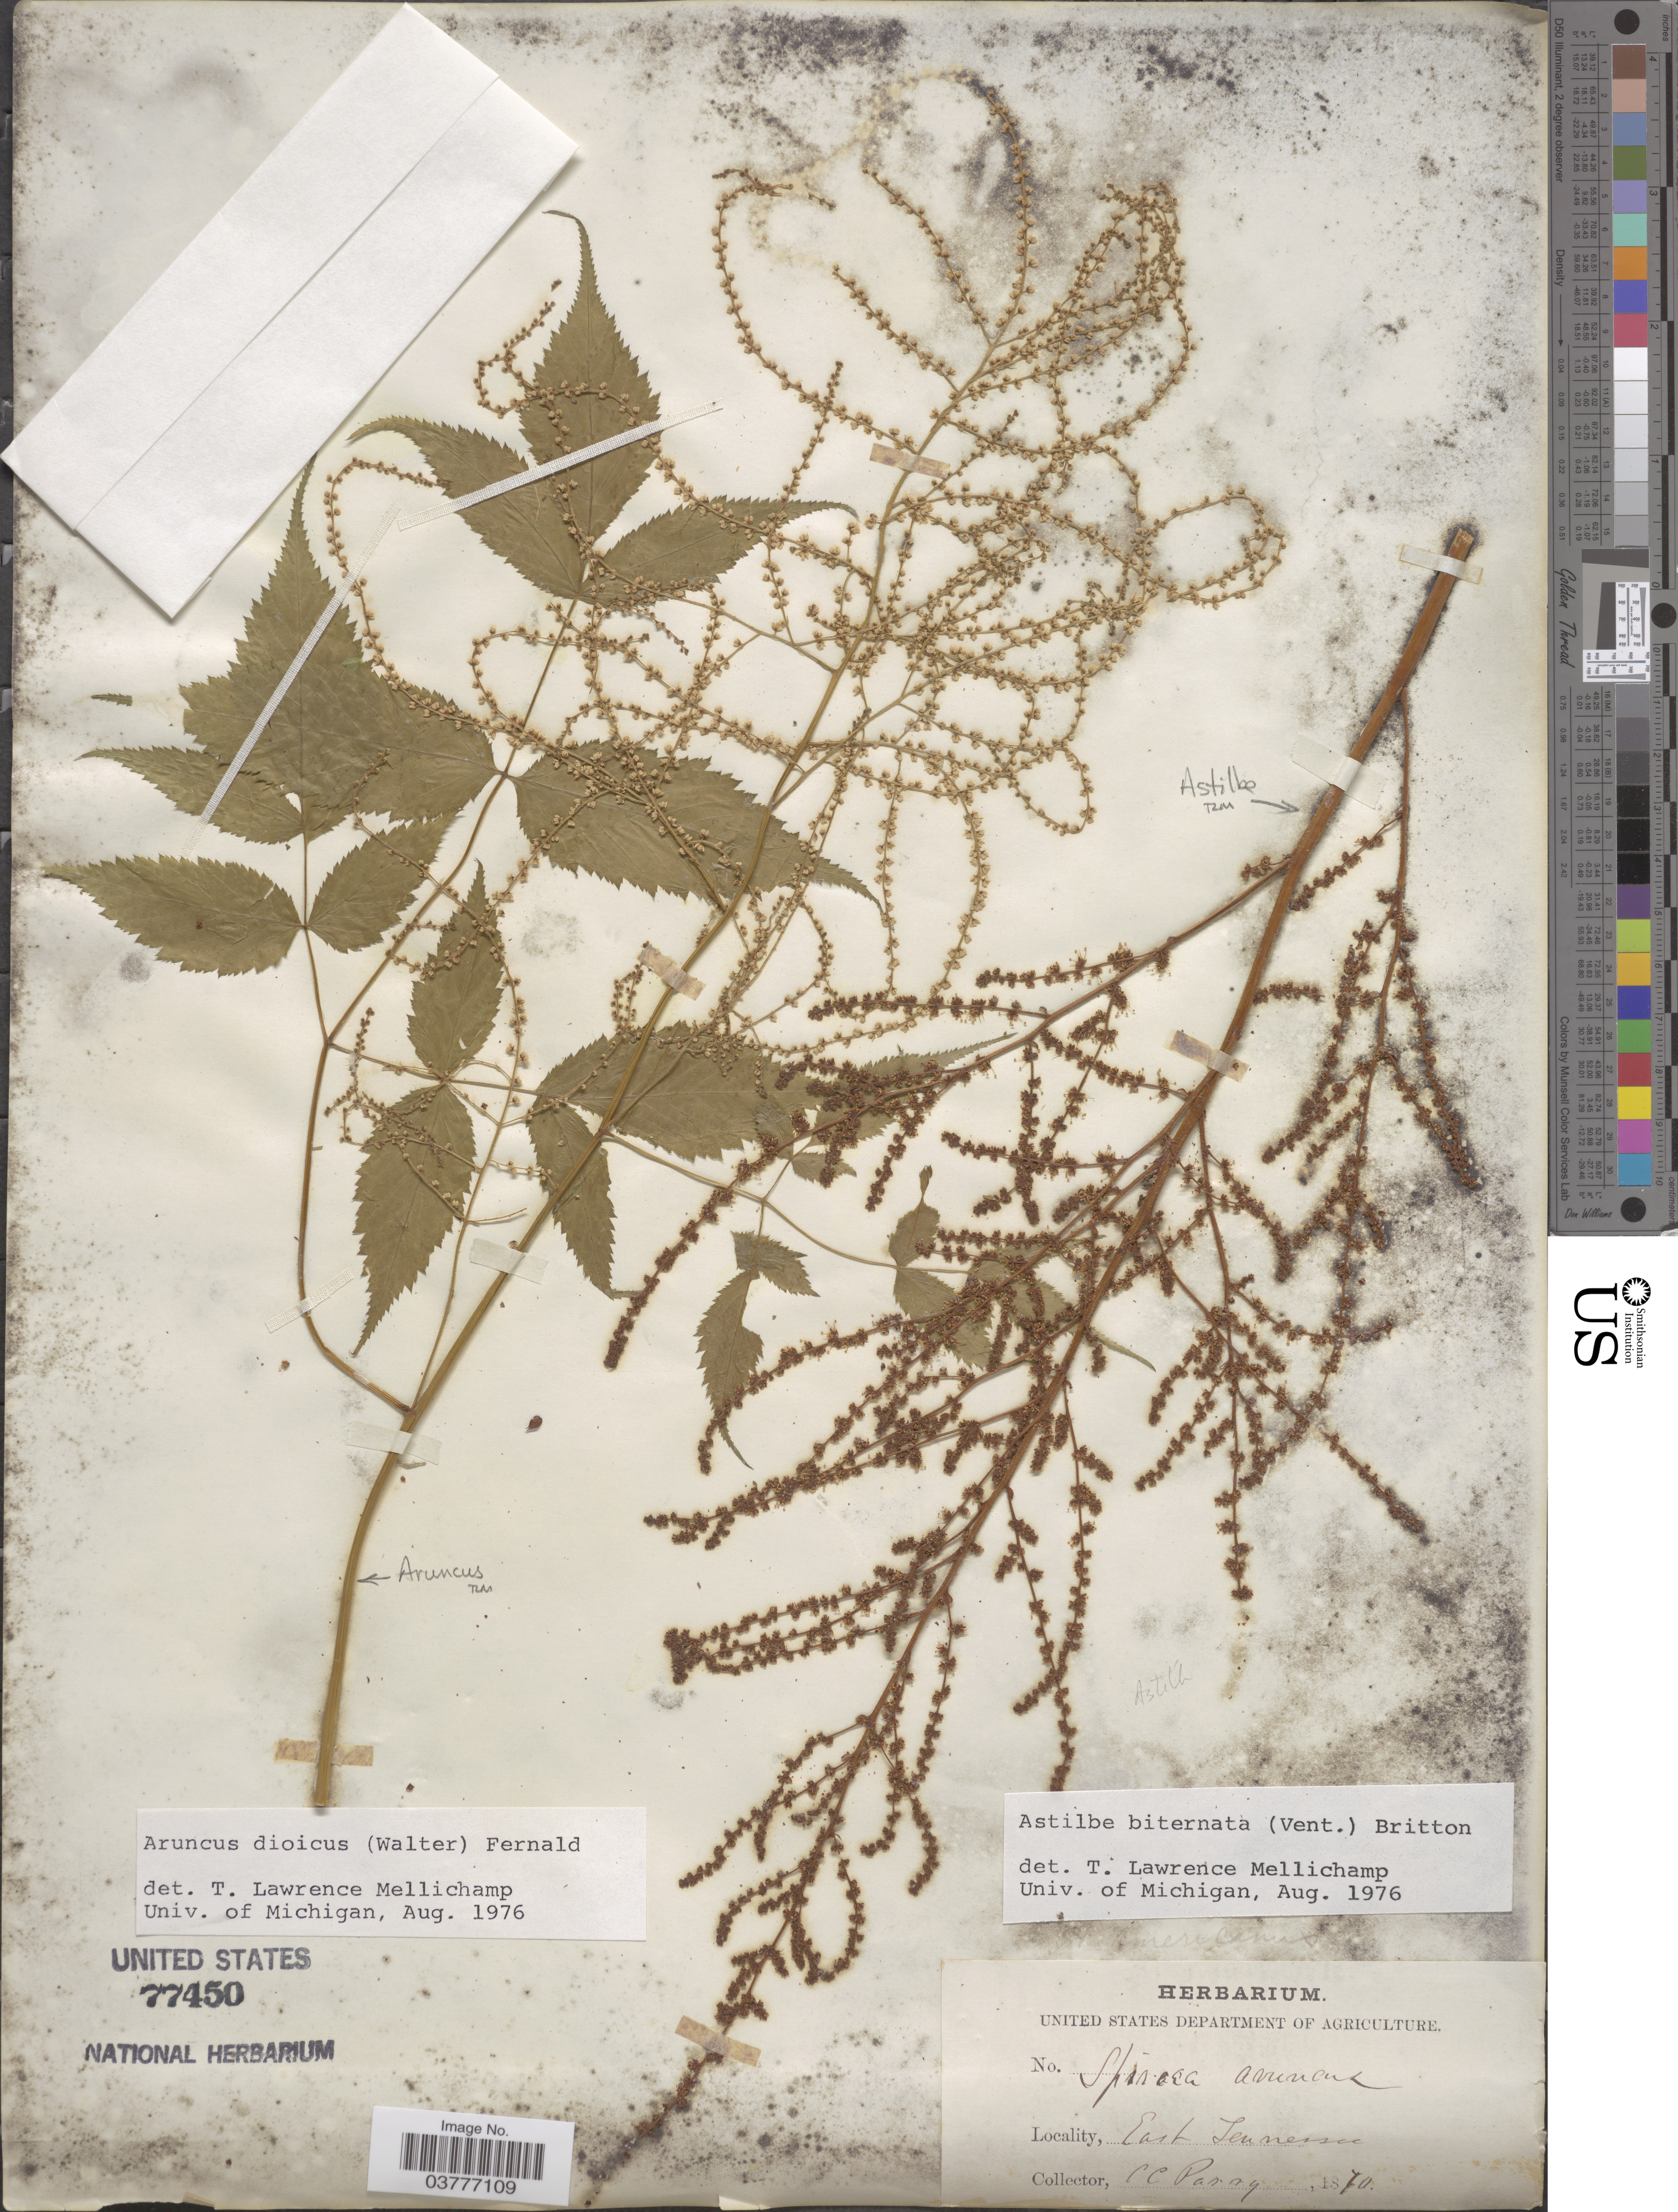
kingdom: Plantae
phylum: Tracheophyta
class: Magnoliopsida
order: Saxifragales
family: Saxifragaceae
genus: Astilbe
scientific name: Astilbe biternata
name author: (Vent.) Britton ex Kearney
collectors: C. C. Parry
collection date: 1870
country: United States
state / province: Tennessee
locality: East Tennessee.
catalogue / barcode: US 77450